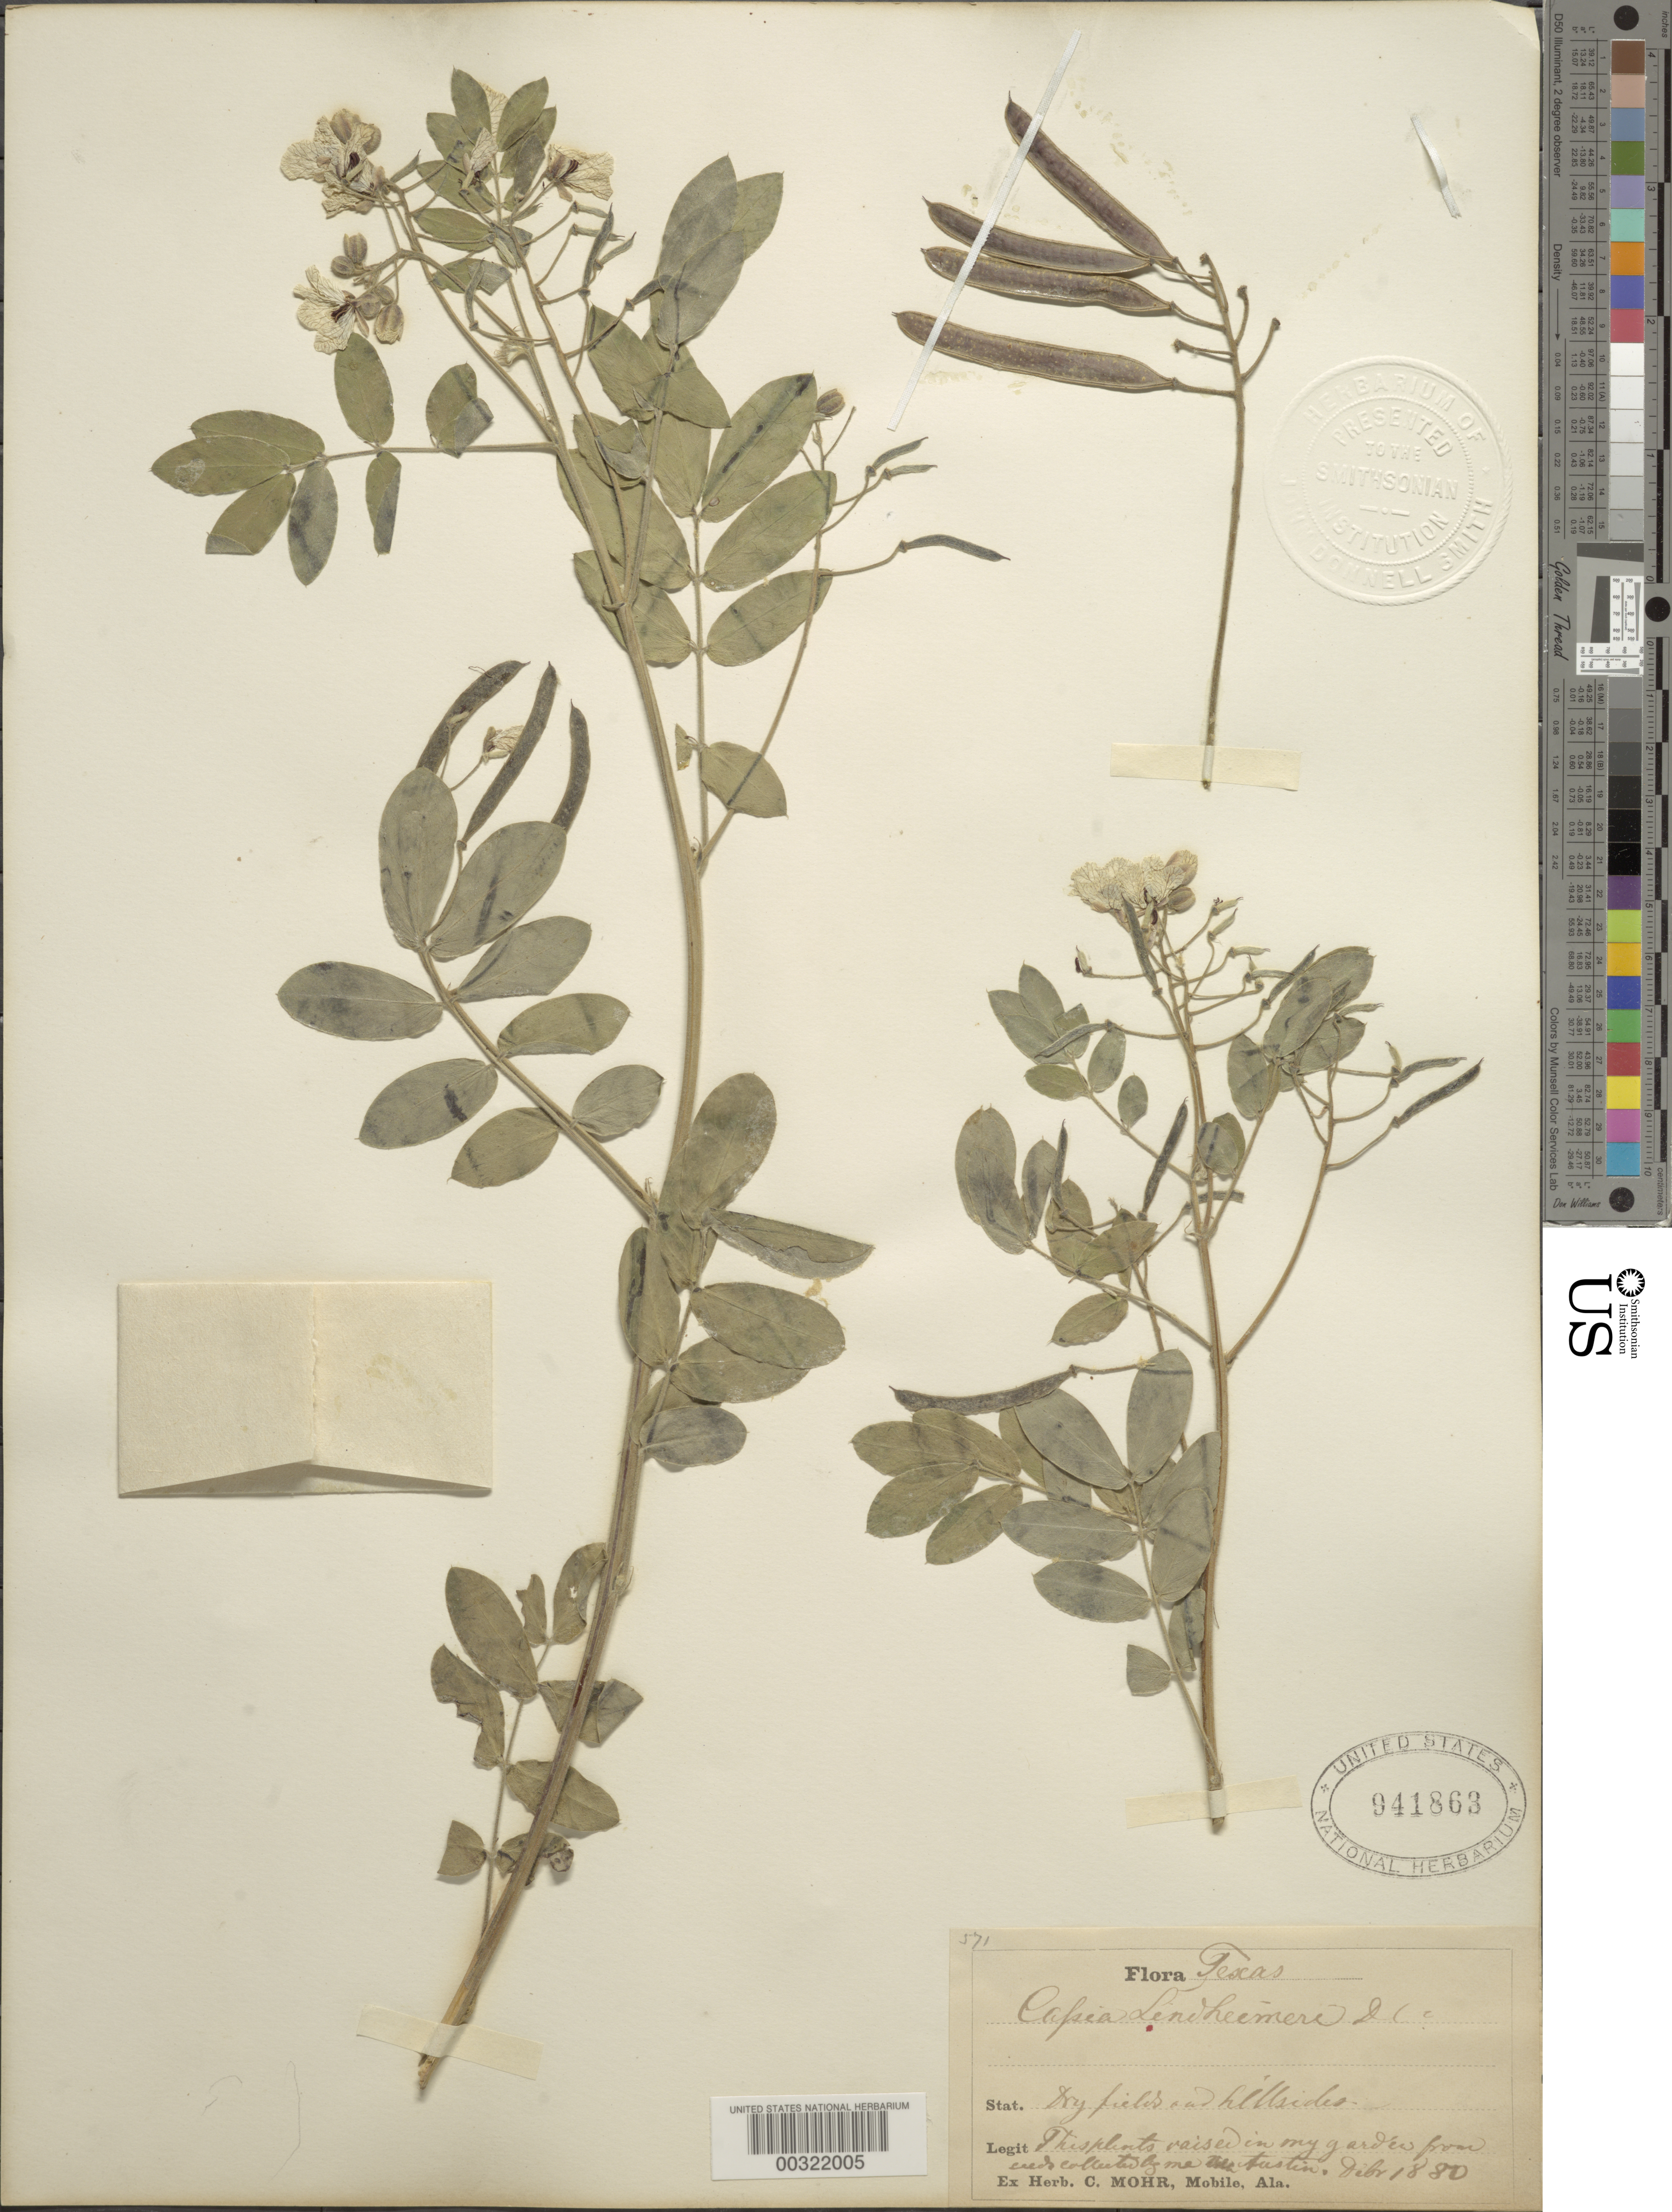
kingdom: Plantae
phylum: Tracheophyta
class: Magnoliopsida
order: Fabales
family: Fabaceae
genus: Senna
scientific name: Senna lindheimeriana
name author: (Scheele) H.S. Irwin & Barneby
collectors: A. Ruth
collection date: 1903-09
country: United States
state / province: Texas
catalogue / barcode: US 941863